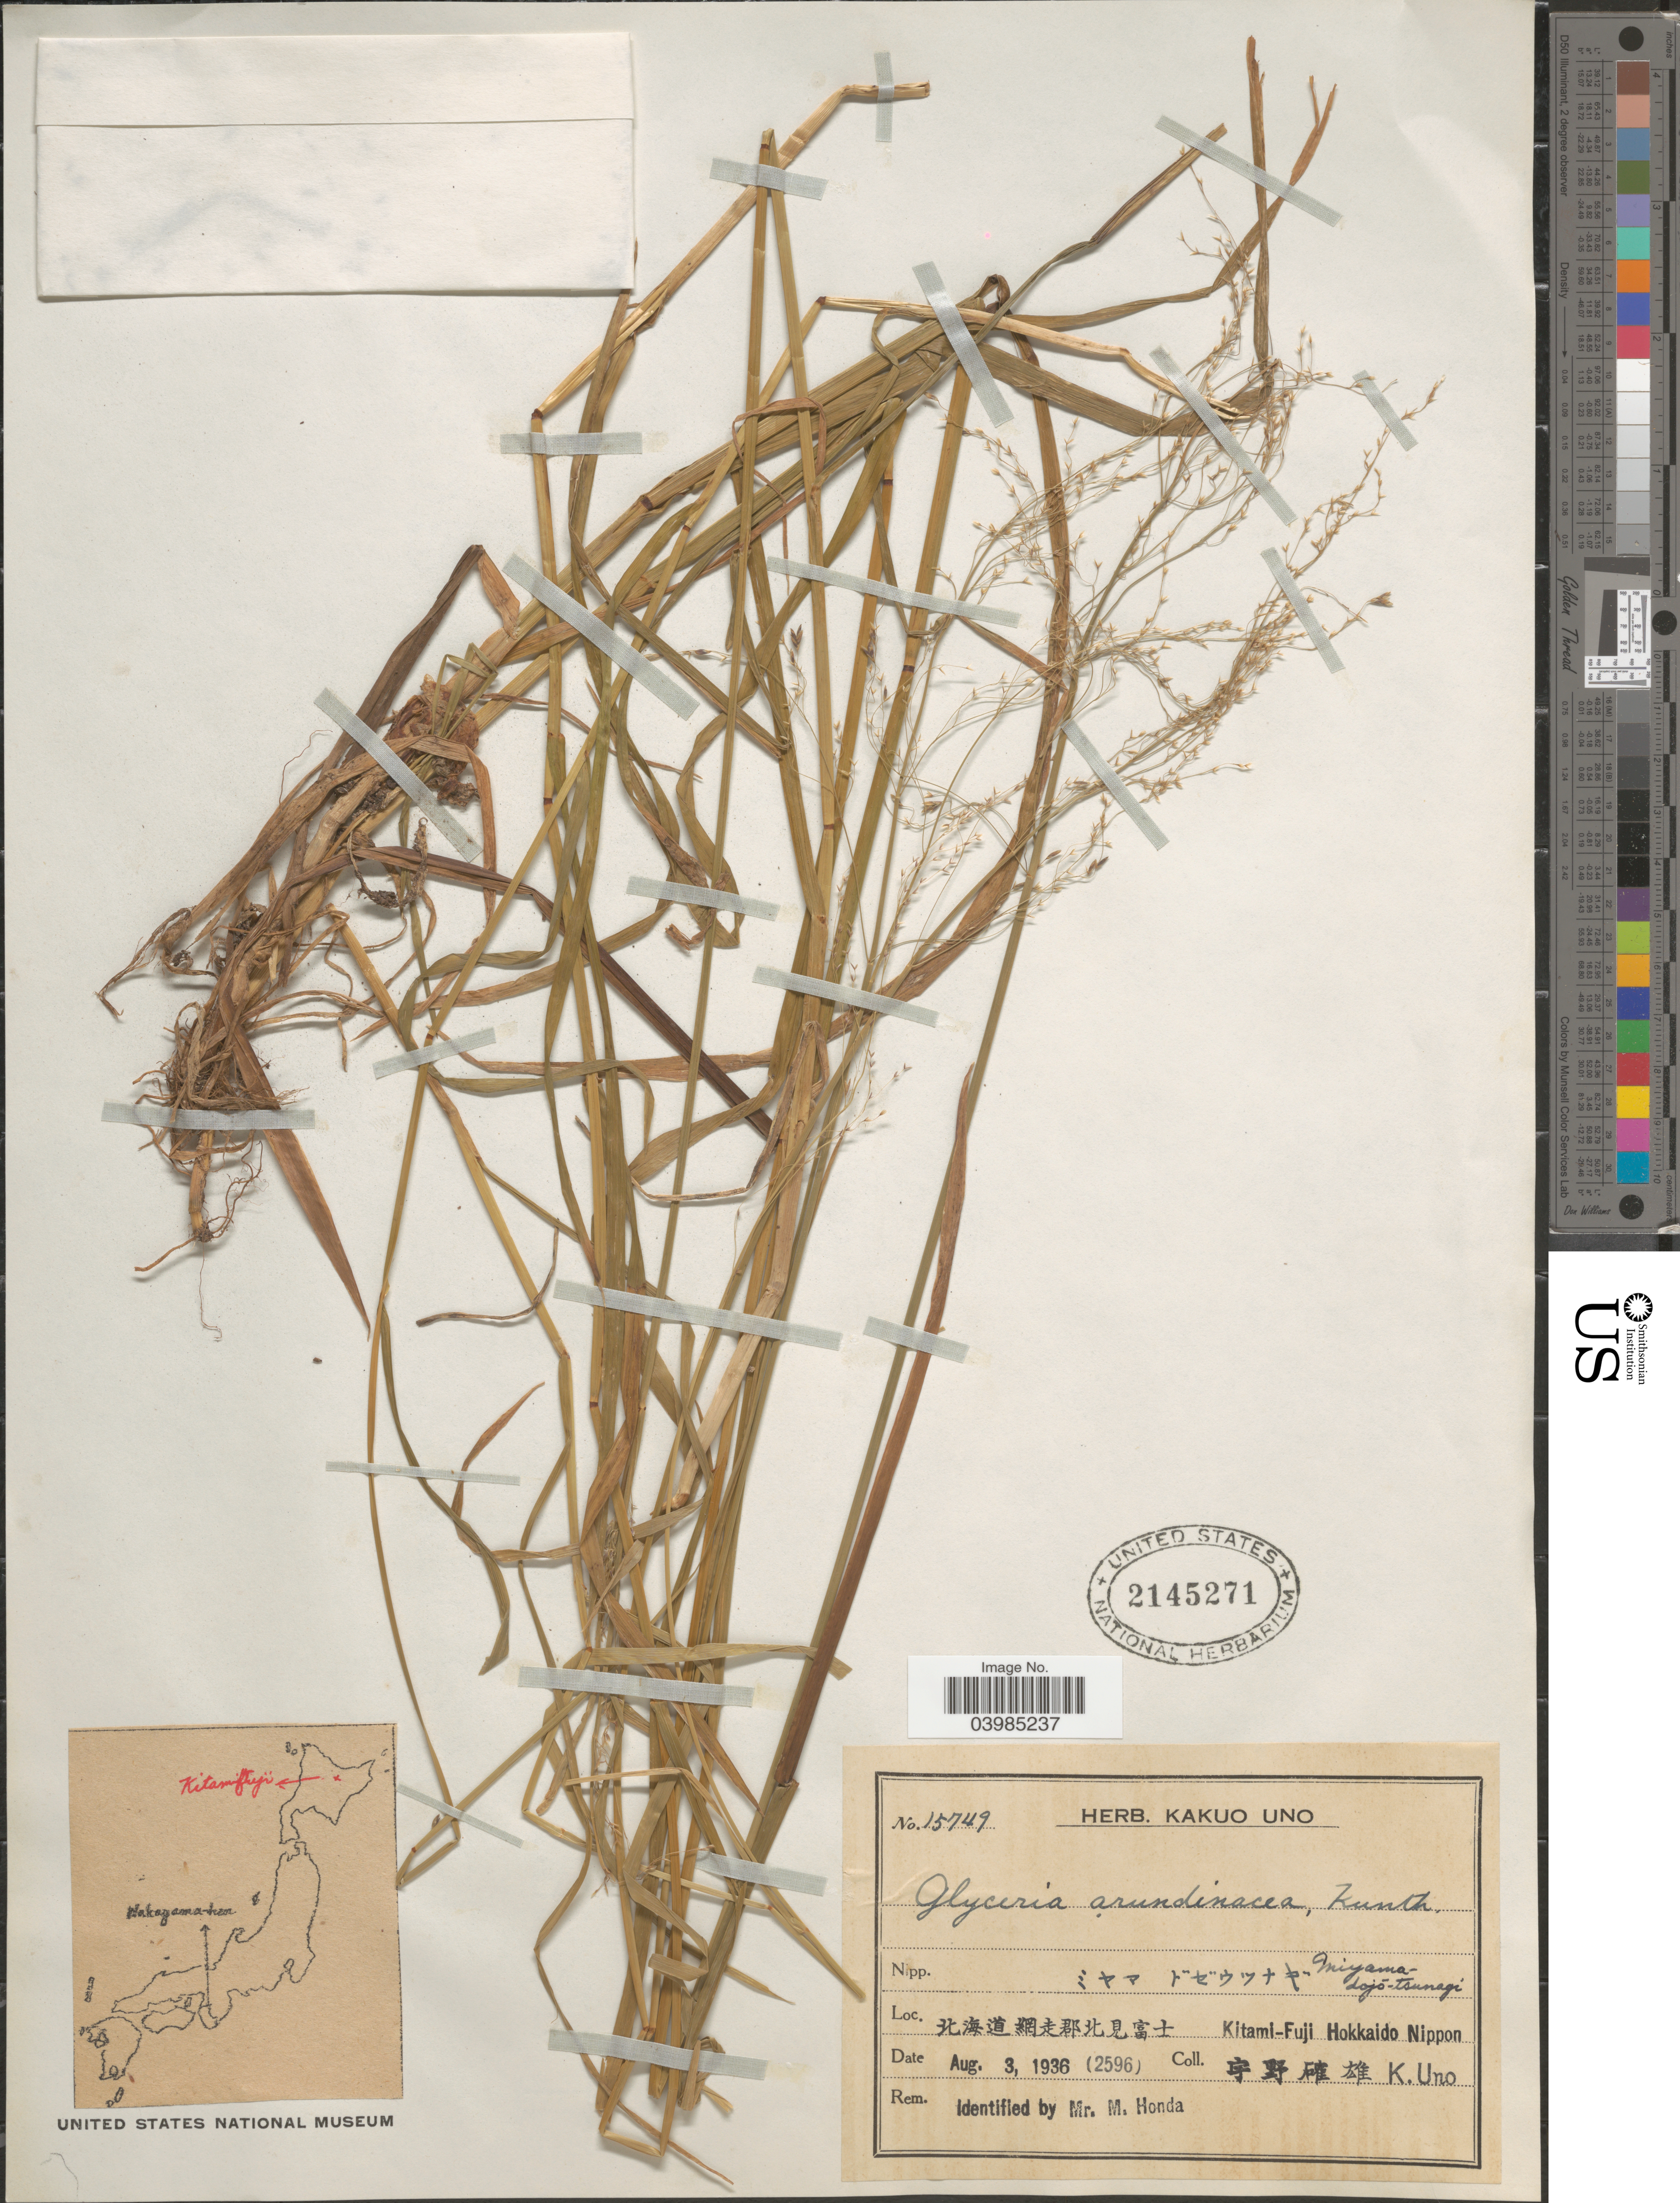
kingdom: Plantae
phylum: Tracheophyta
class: Liliopsida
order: Poales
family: Poaceae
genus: Glyceria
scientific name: Glyceria arundinacea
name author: Kunth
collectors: K. Uno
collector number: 15749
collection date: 1936-08-03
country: Japan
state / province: Hokkaidō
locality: Kitami-Fuji Hokkaido Nippon.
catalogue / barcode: US 2145271